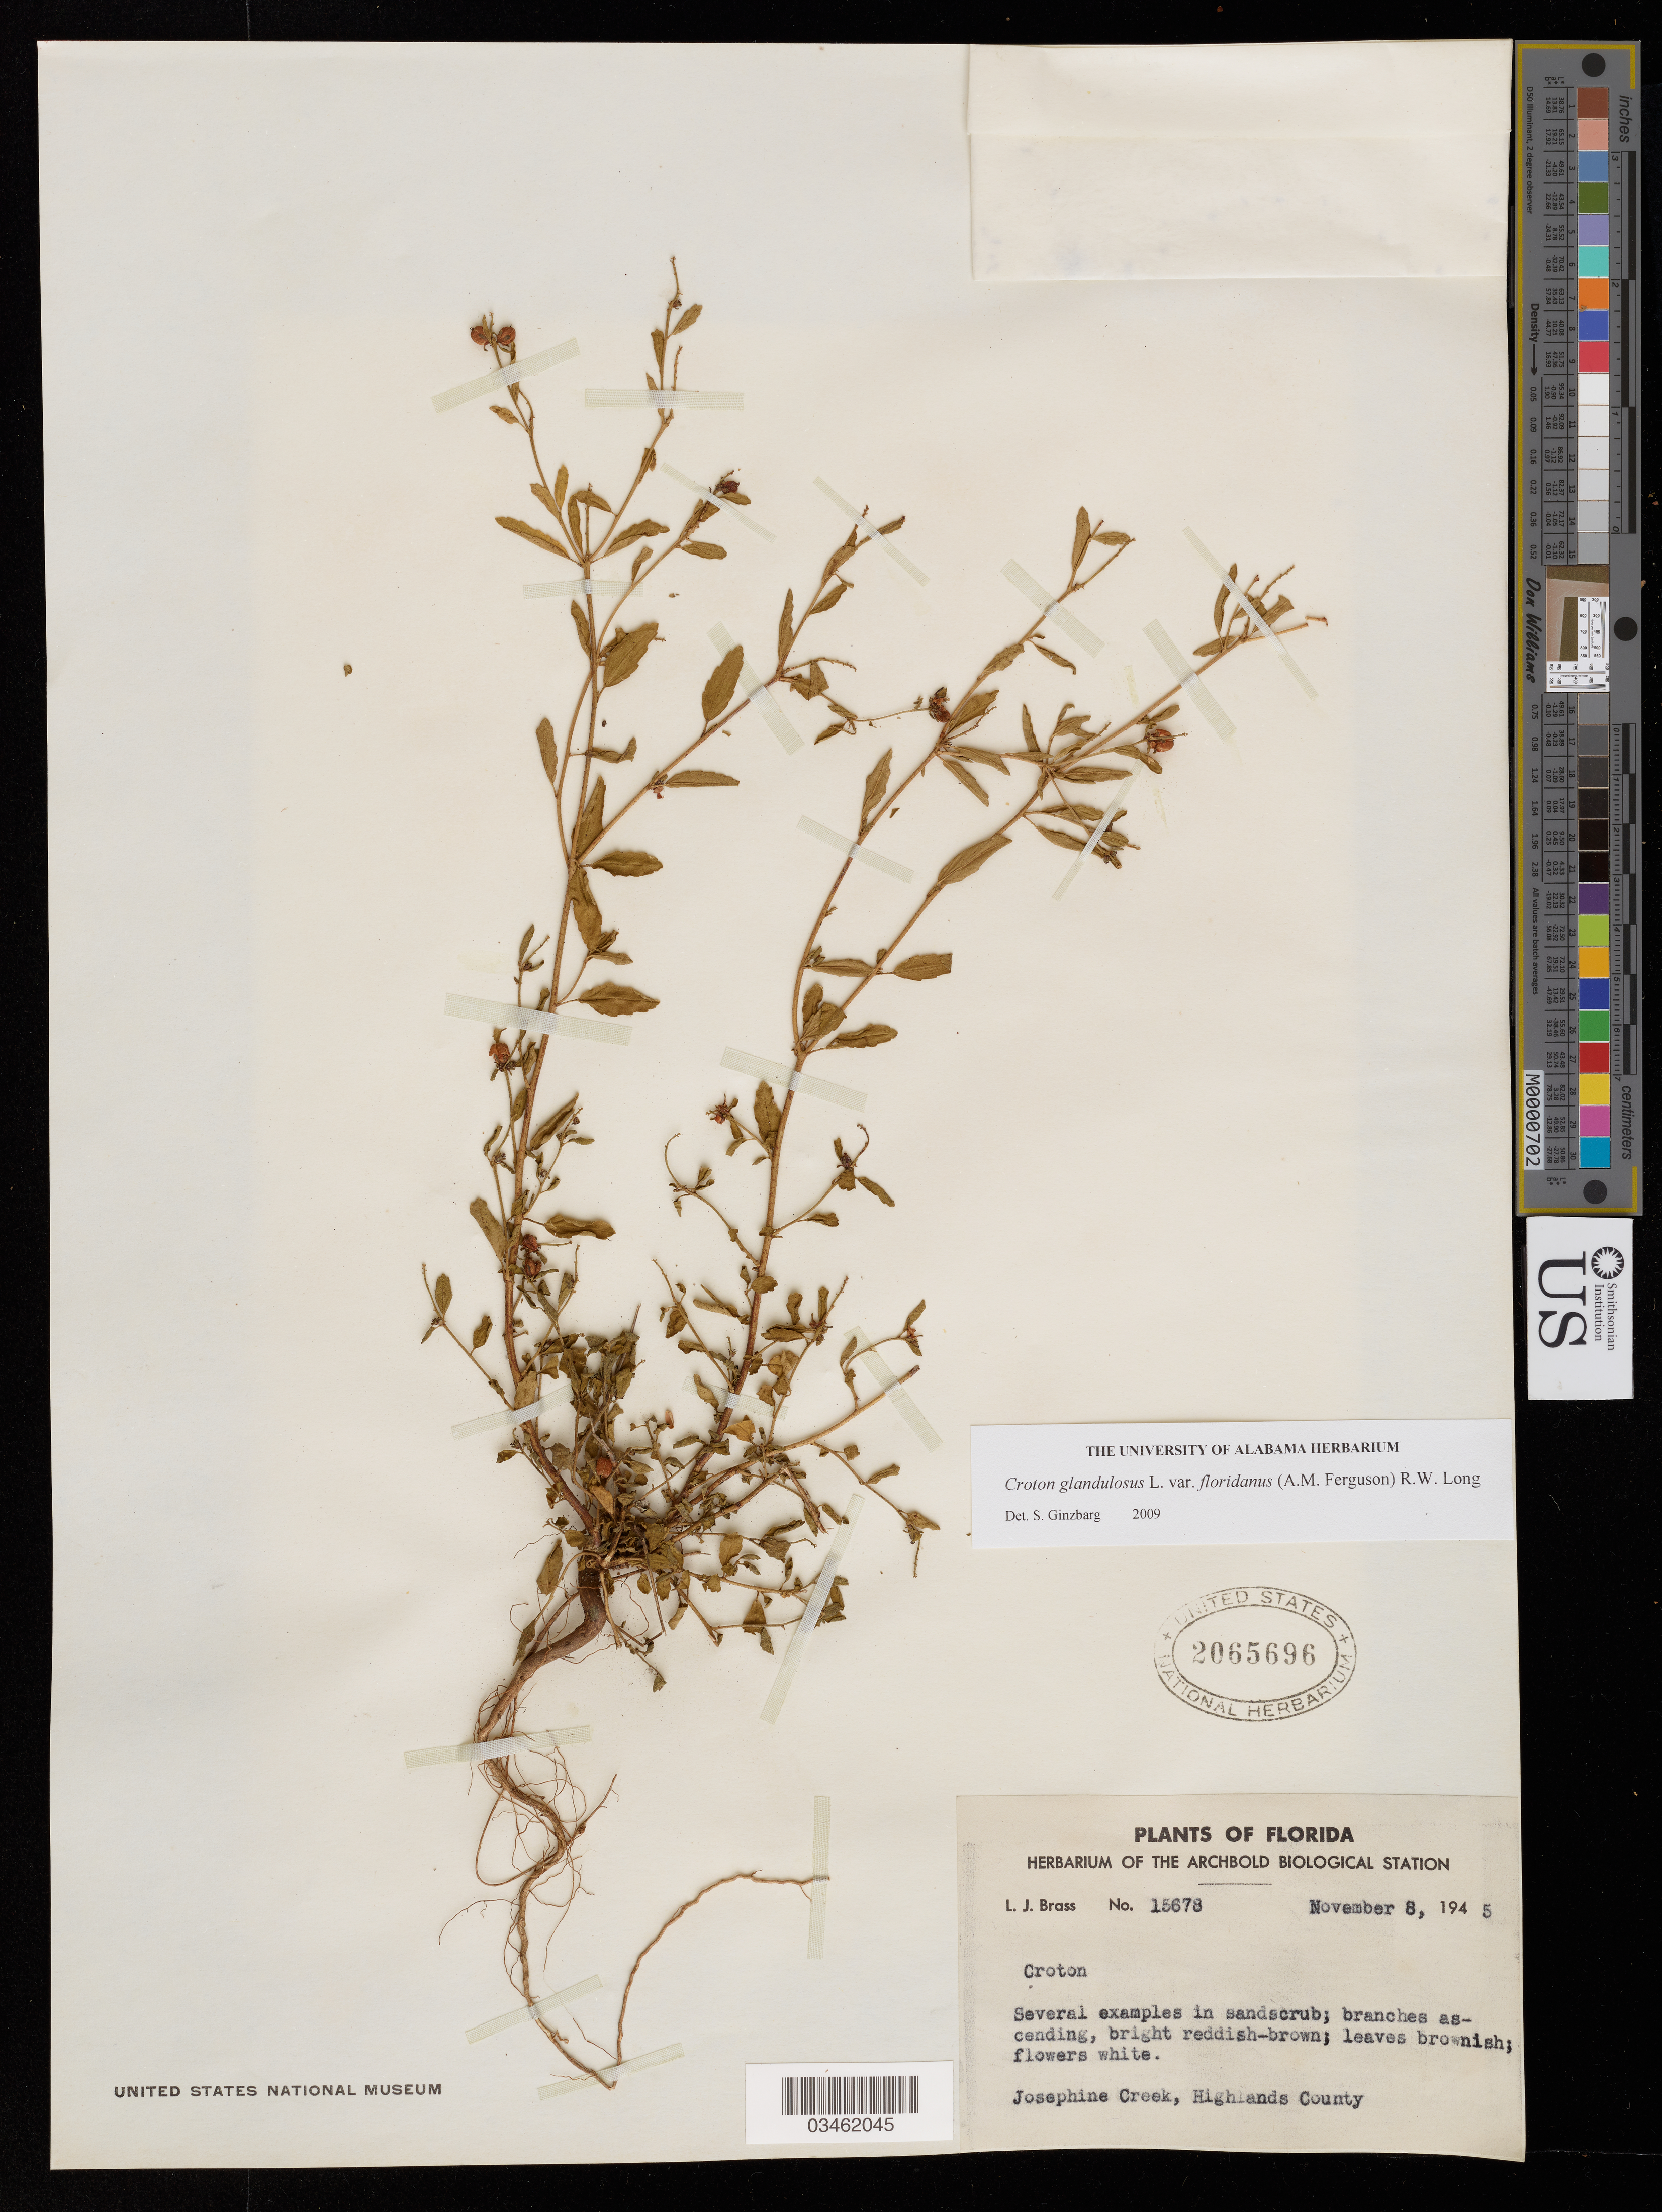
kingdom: Plantae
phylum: Tracheophyta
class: Magnoliopsida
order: Malpighiales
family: Euphorbiaceae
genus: Croton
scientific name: Croton glandulosus var. floridanus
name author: (A.M. Ferguson) R.W. Long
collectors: L. J. Brass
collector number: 15678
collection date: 1945-11-08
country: United States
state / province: Florida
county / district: Highlands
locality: Josephine Creek, Highlands County.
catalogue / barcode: US 2065696